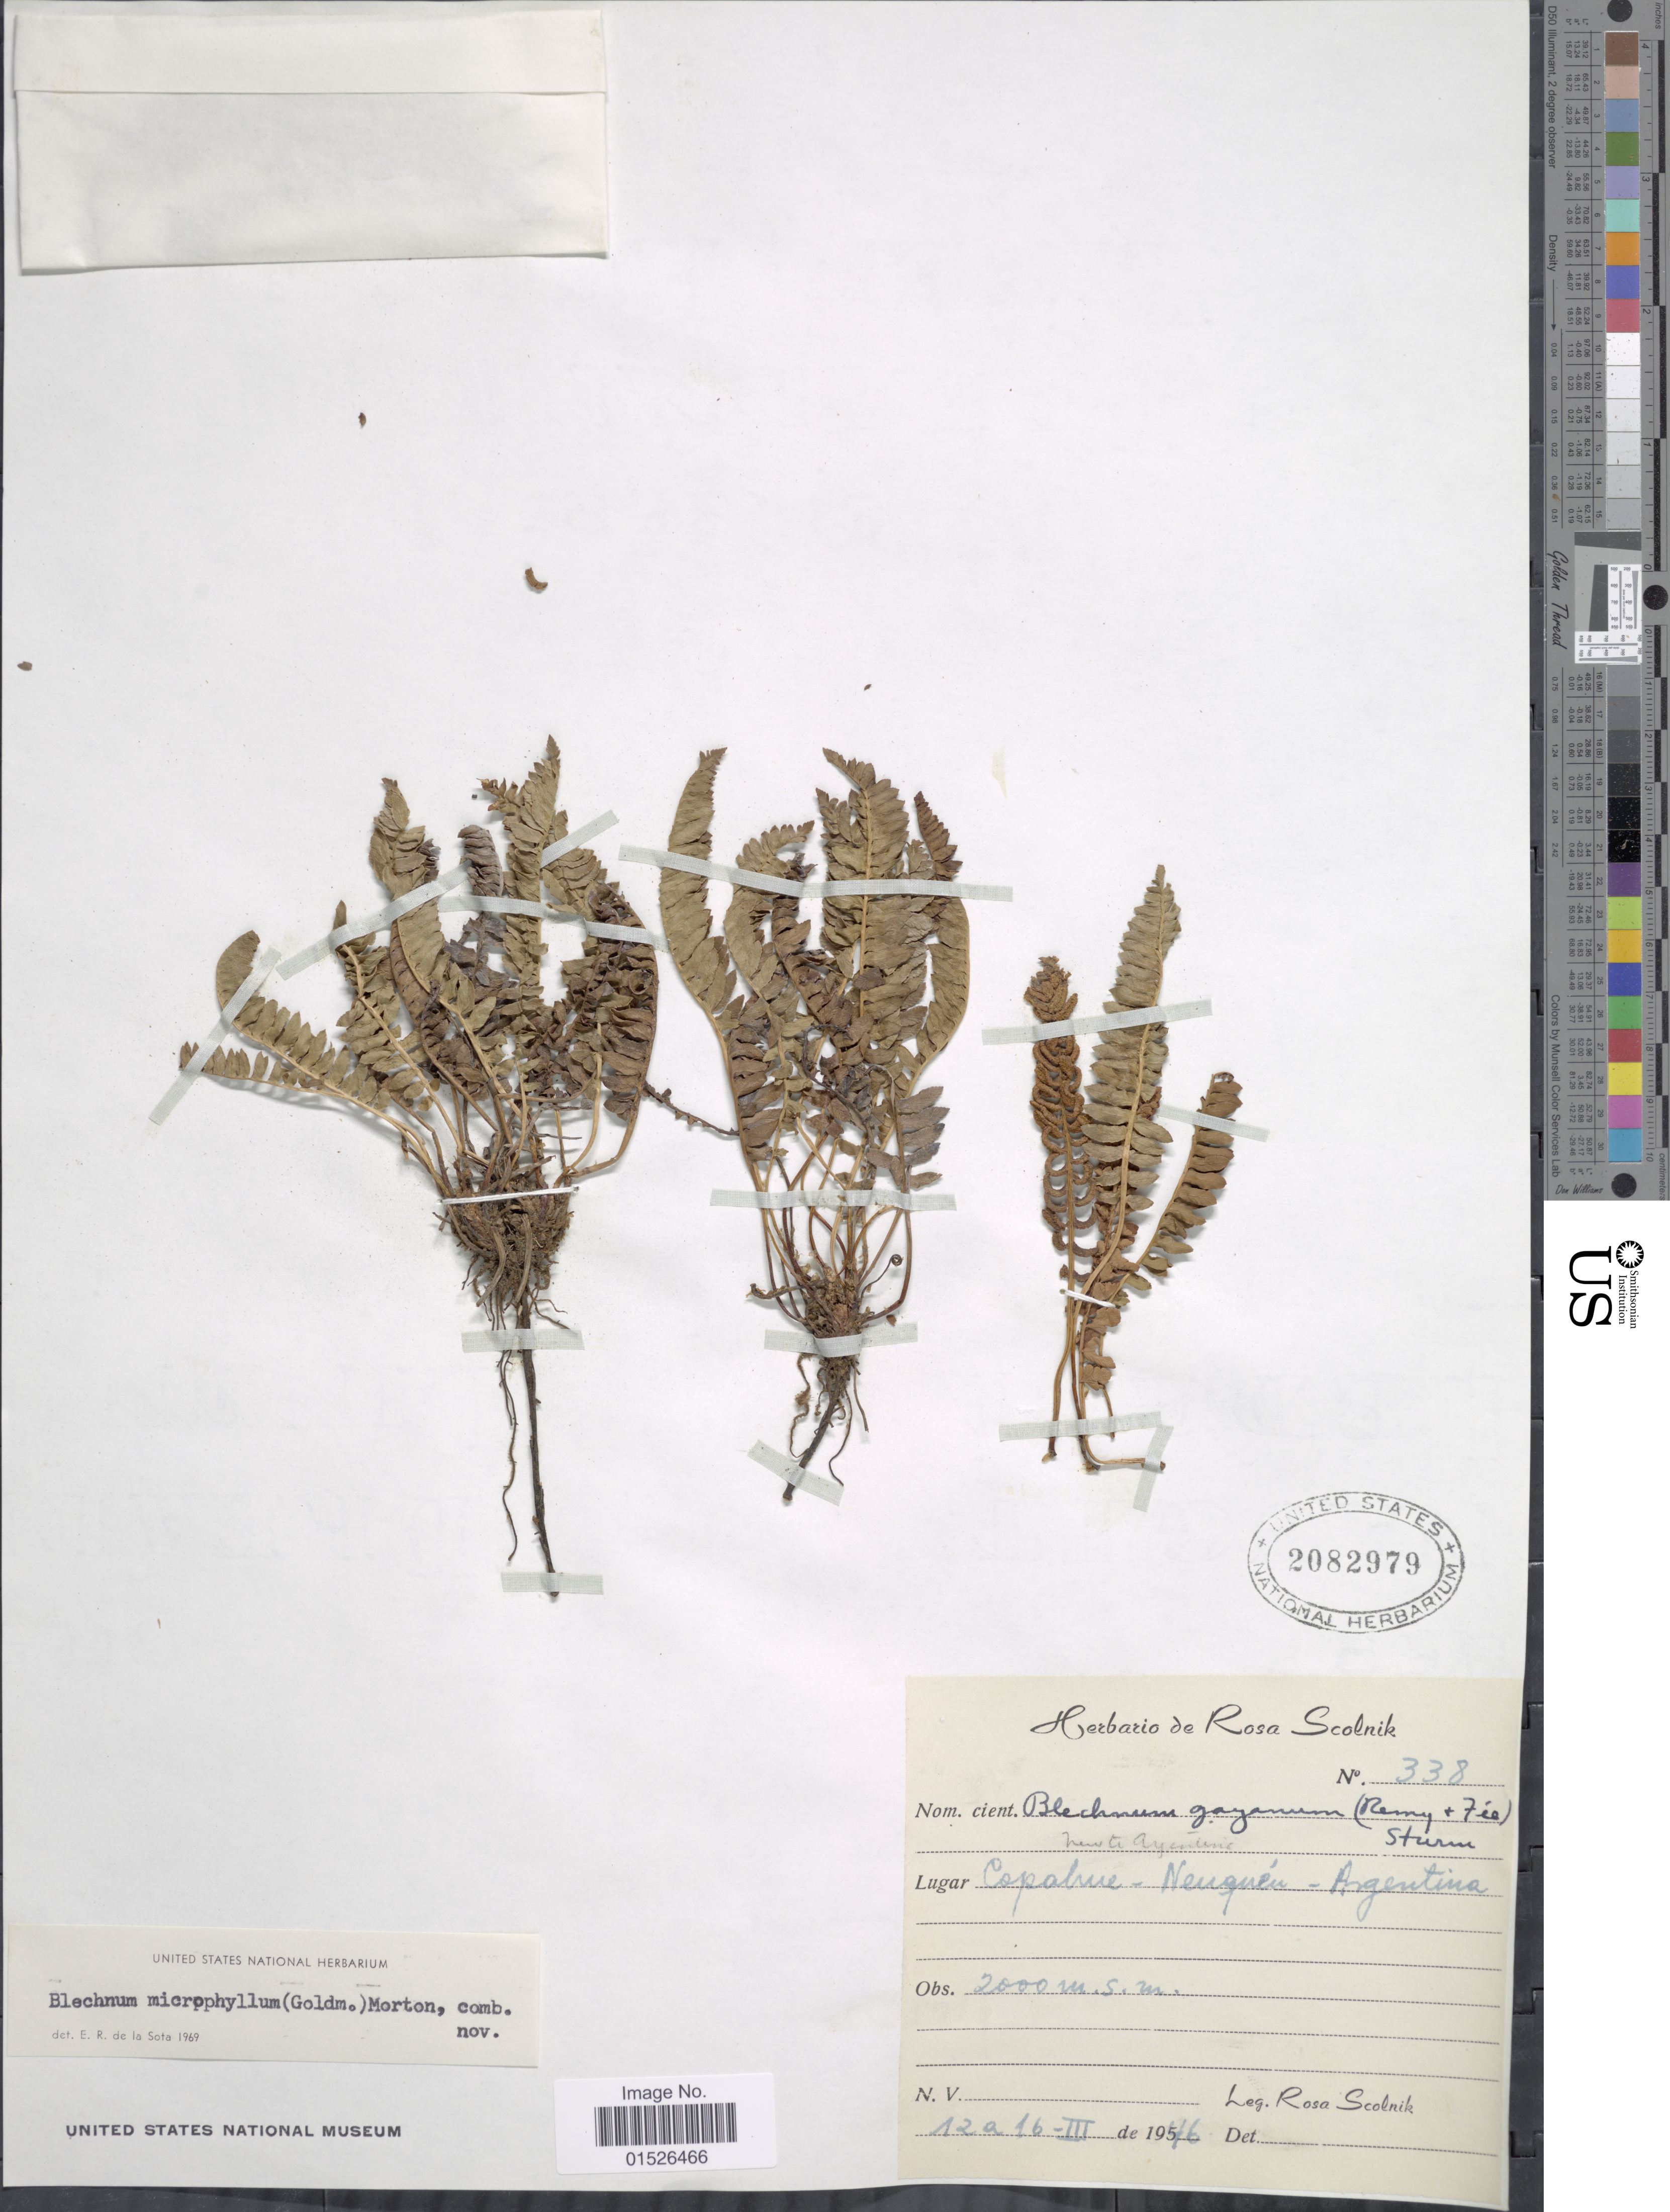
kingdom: Plantae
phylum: Tracheophyta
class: Polypodiopsida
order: Polypodiales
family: Blechnaceae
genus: Blechnum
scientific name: Blechnum microphyllum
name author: (Goldm.)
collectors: R. Scolnik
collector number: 338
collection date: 1946-03-12/1946-03-16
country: Argentina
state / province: Neuquen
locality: Copabue- Neuquen - Argentina.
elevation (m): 2000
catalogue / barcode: US 2082979